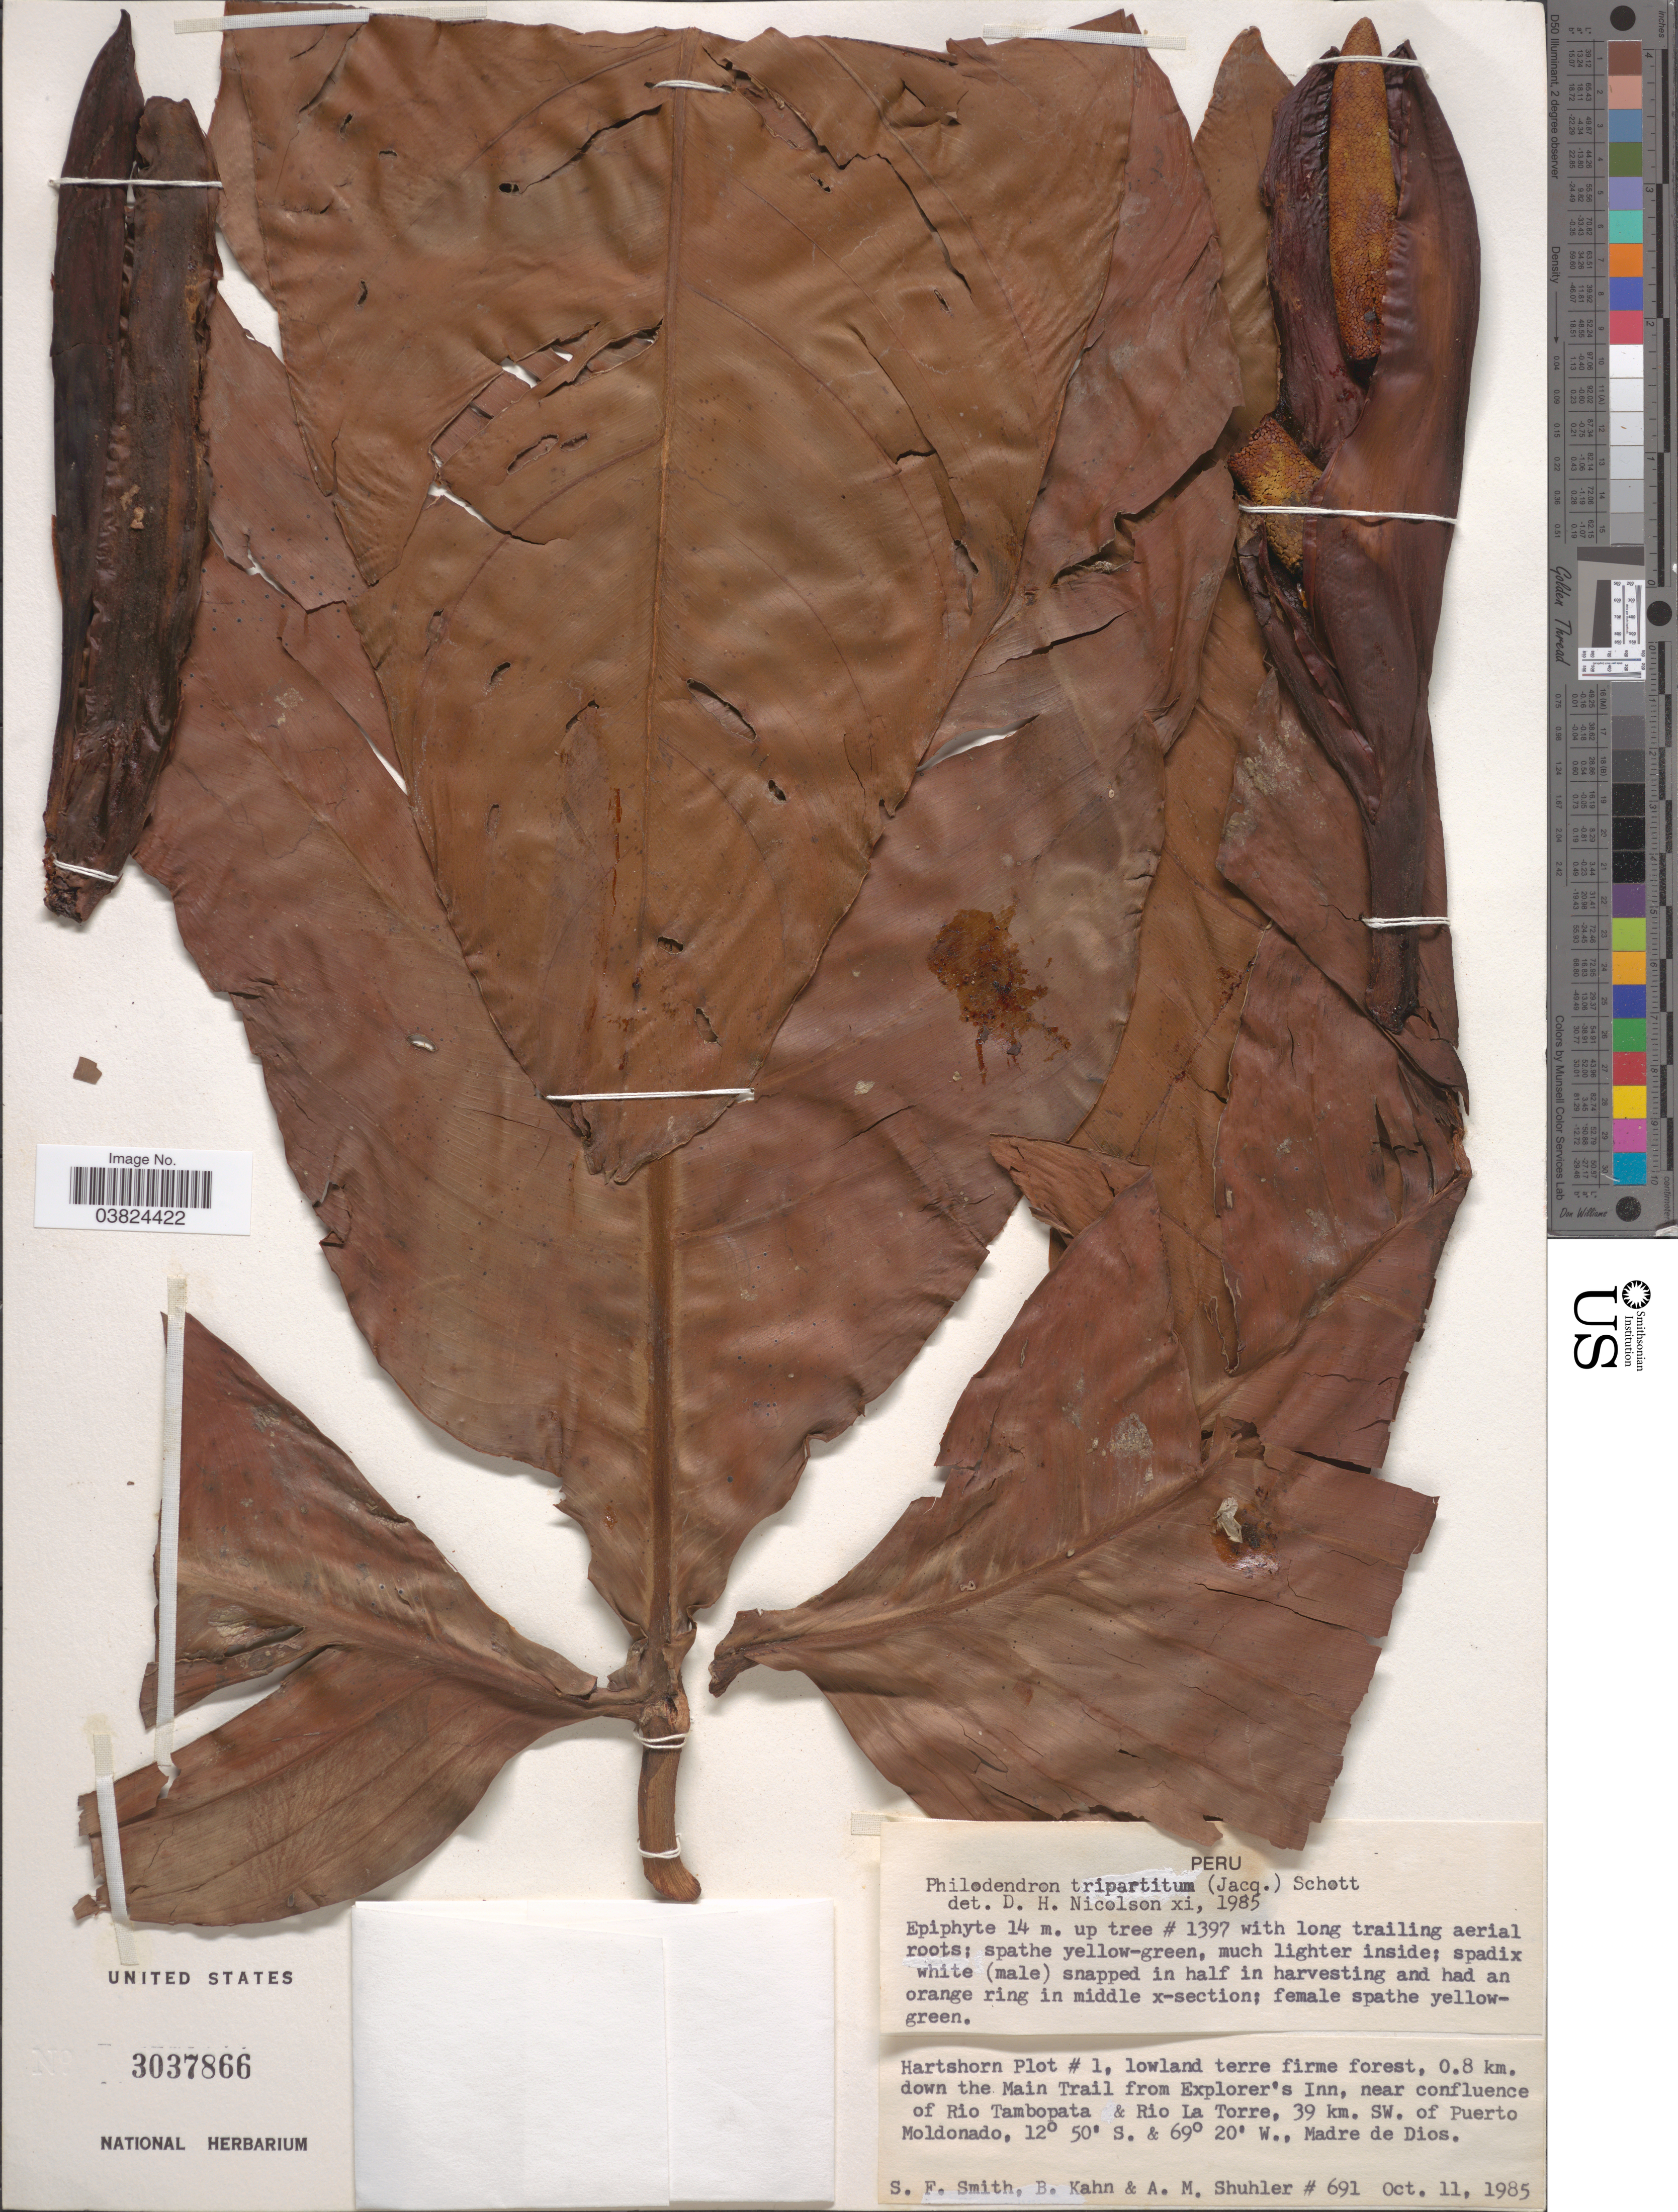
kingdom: Plantae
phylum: Tracheophyta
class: Liliopsida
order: Alismatales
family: Araceae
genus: Philodendron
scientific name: Philodendron tripartitum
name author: (Jacq.) Schott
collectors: S.F. Smith, B. Kahn & A. Shuhler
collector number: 691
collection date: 1985-10-11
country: Peru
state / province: Madre de Dios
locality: Hartshorn Plot #1, 0.8 km. down the Main Trail from Explorer's Inn, near confluence of Rio Tambopata & Rio La Torre, 39 km. SW. of Puerto Moldonado.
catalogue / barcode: US 3037866